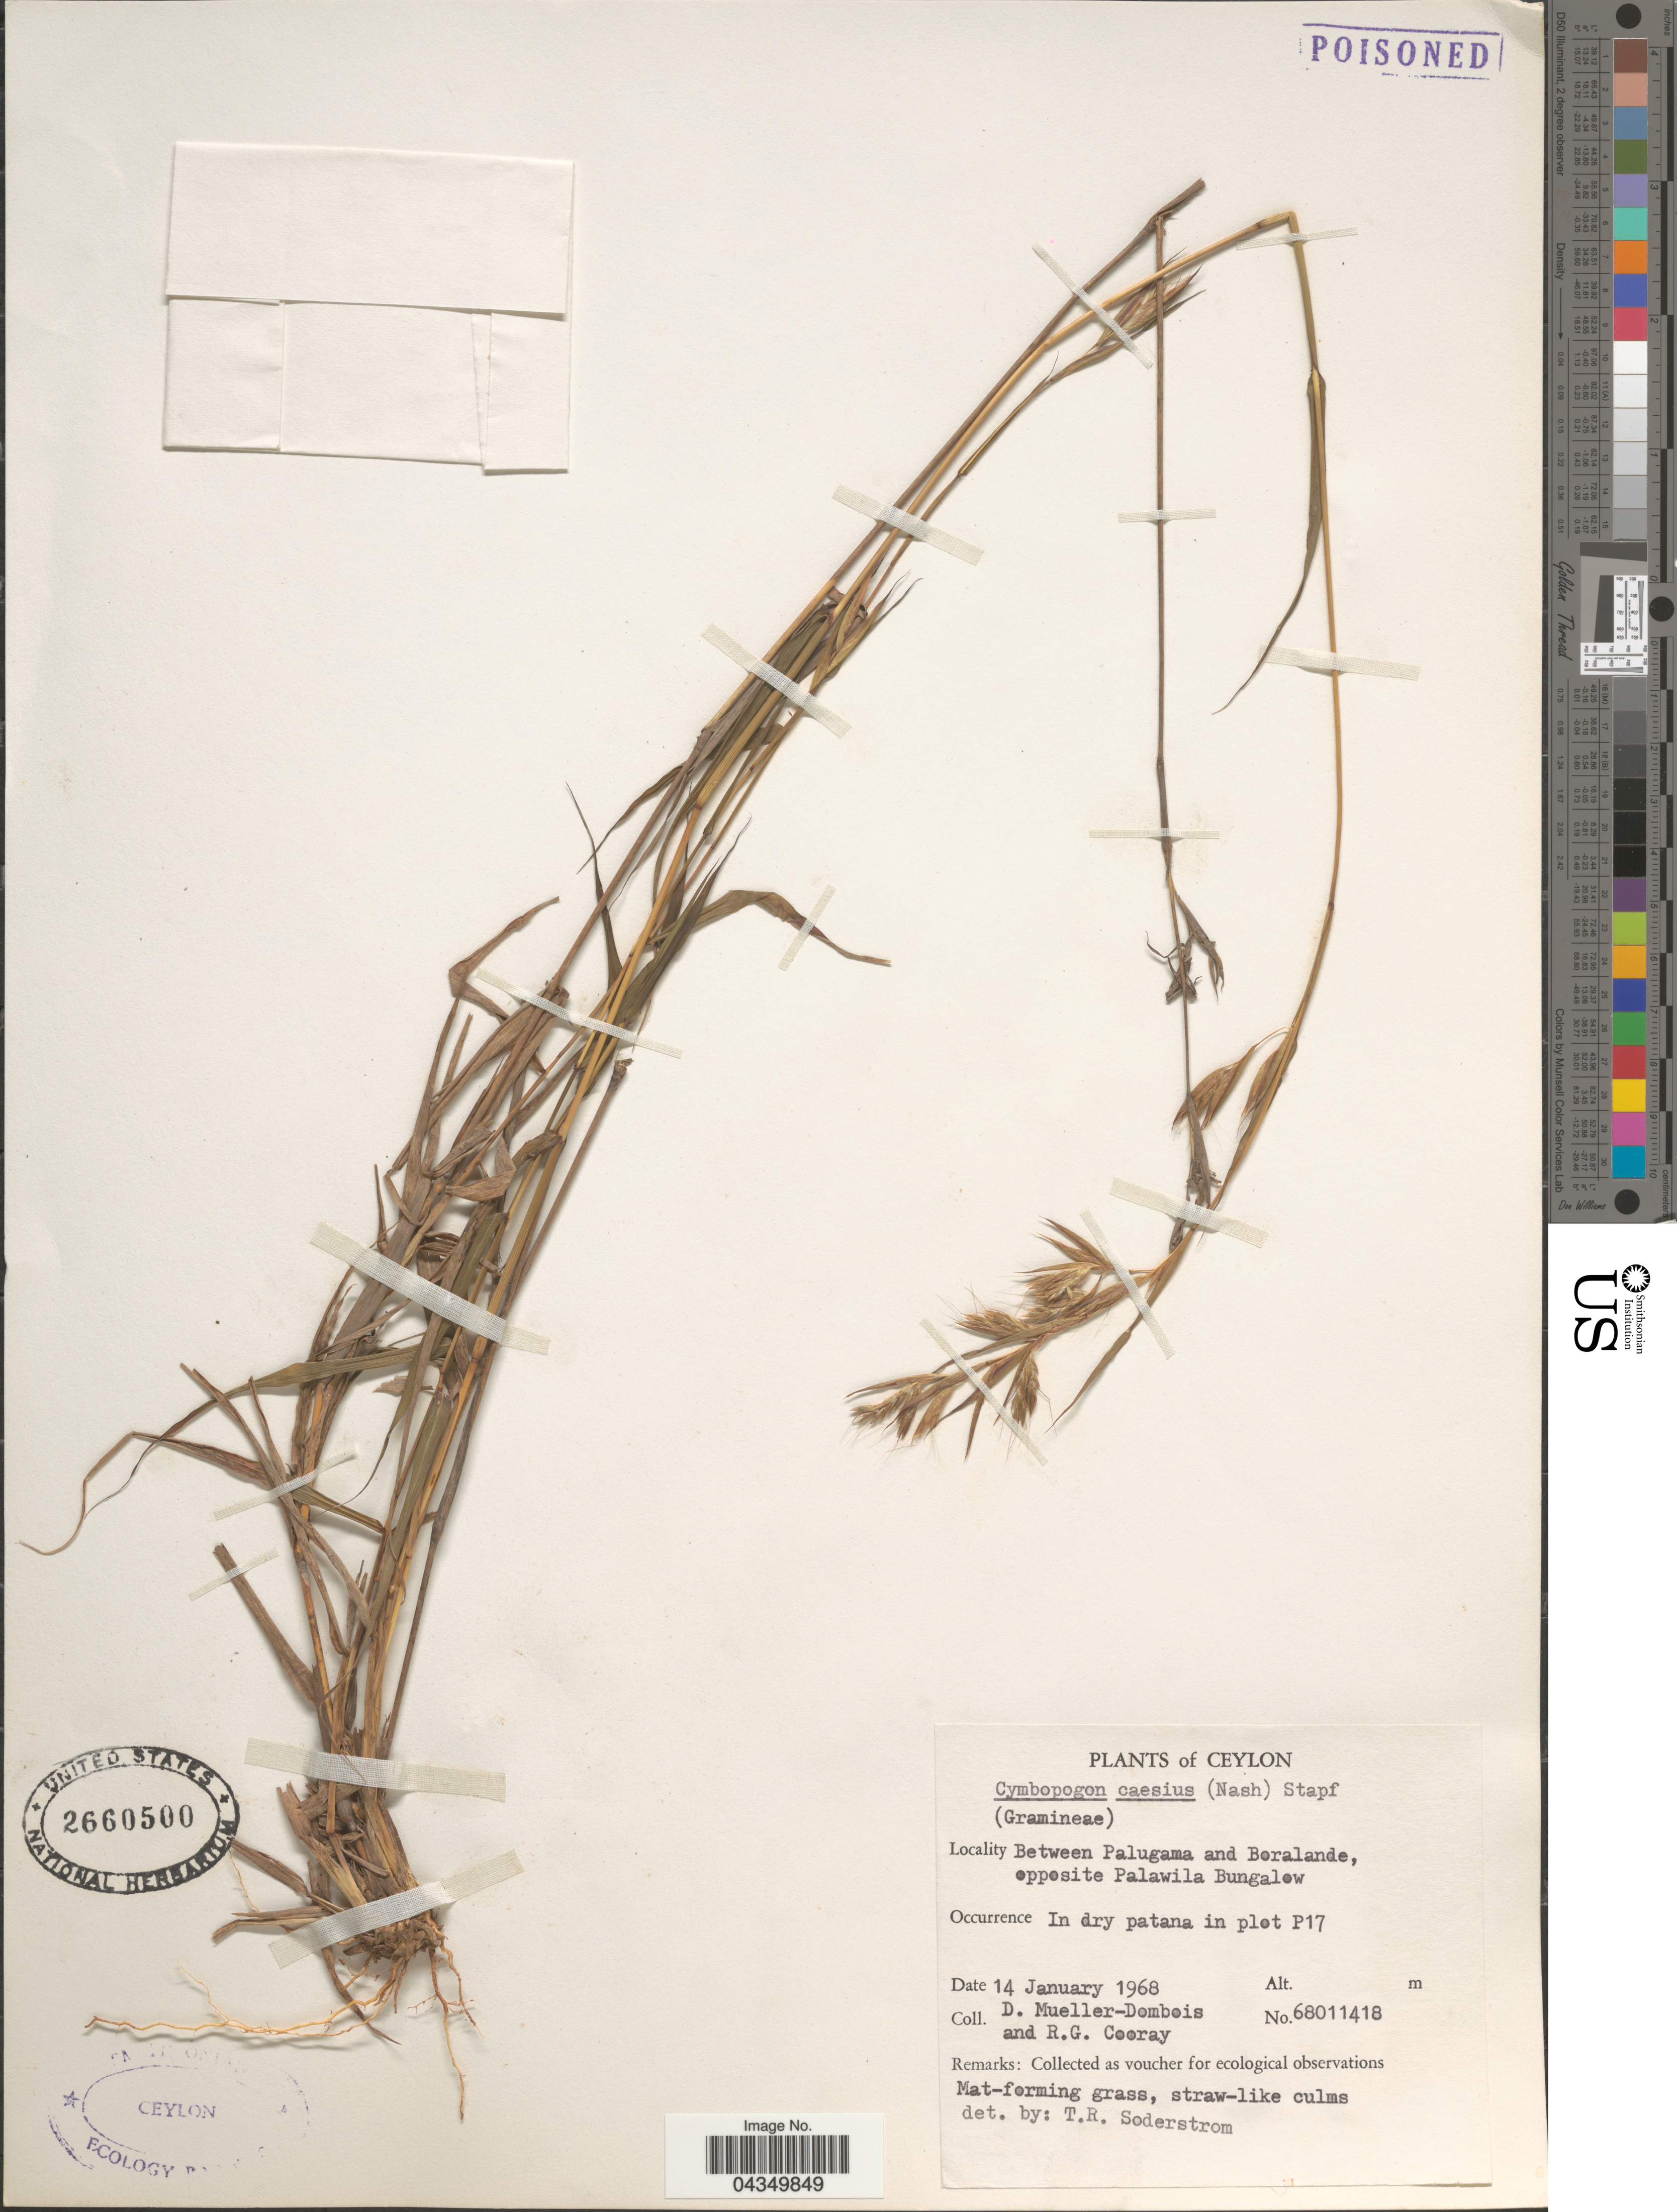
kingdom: Plantae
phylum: Tracheophyta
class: Liliopsida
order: Poales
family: Poaceae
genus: Cymbopogon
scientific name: Cymbopogon caesius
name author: (Nees ex Hook. & Arn.) Stapf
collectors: D. Mueller-Dombois & R. Cooray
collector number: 68011418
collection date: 1968-01-14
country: Sri Lanka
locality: Ceylon. Between Palugama and Boralande, opposite Palawila Bungalow. In plot P17.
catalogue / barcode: US 2660500